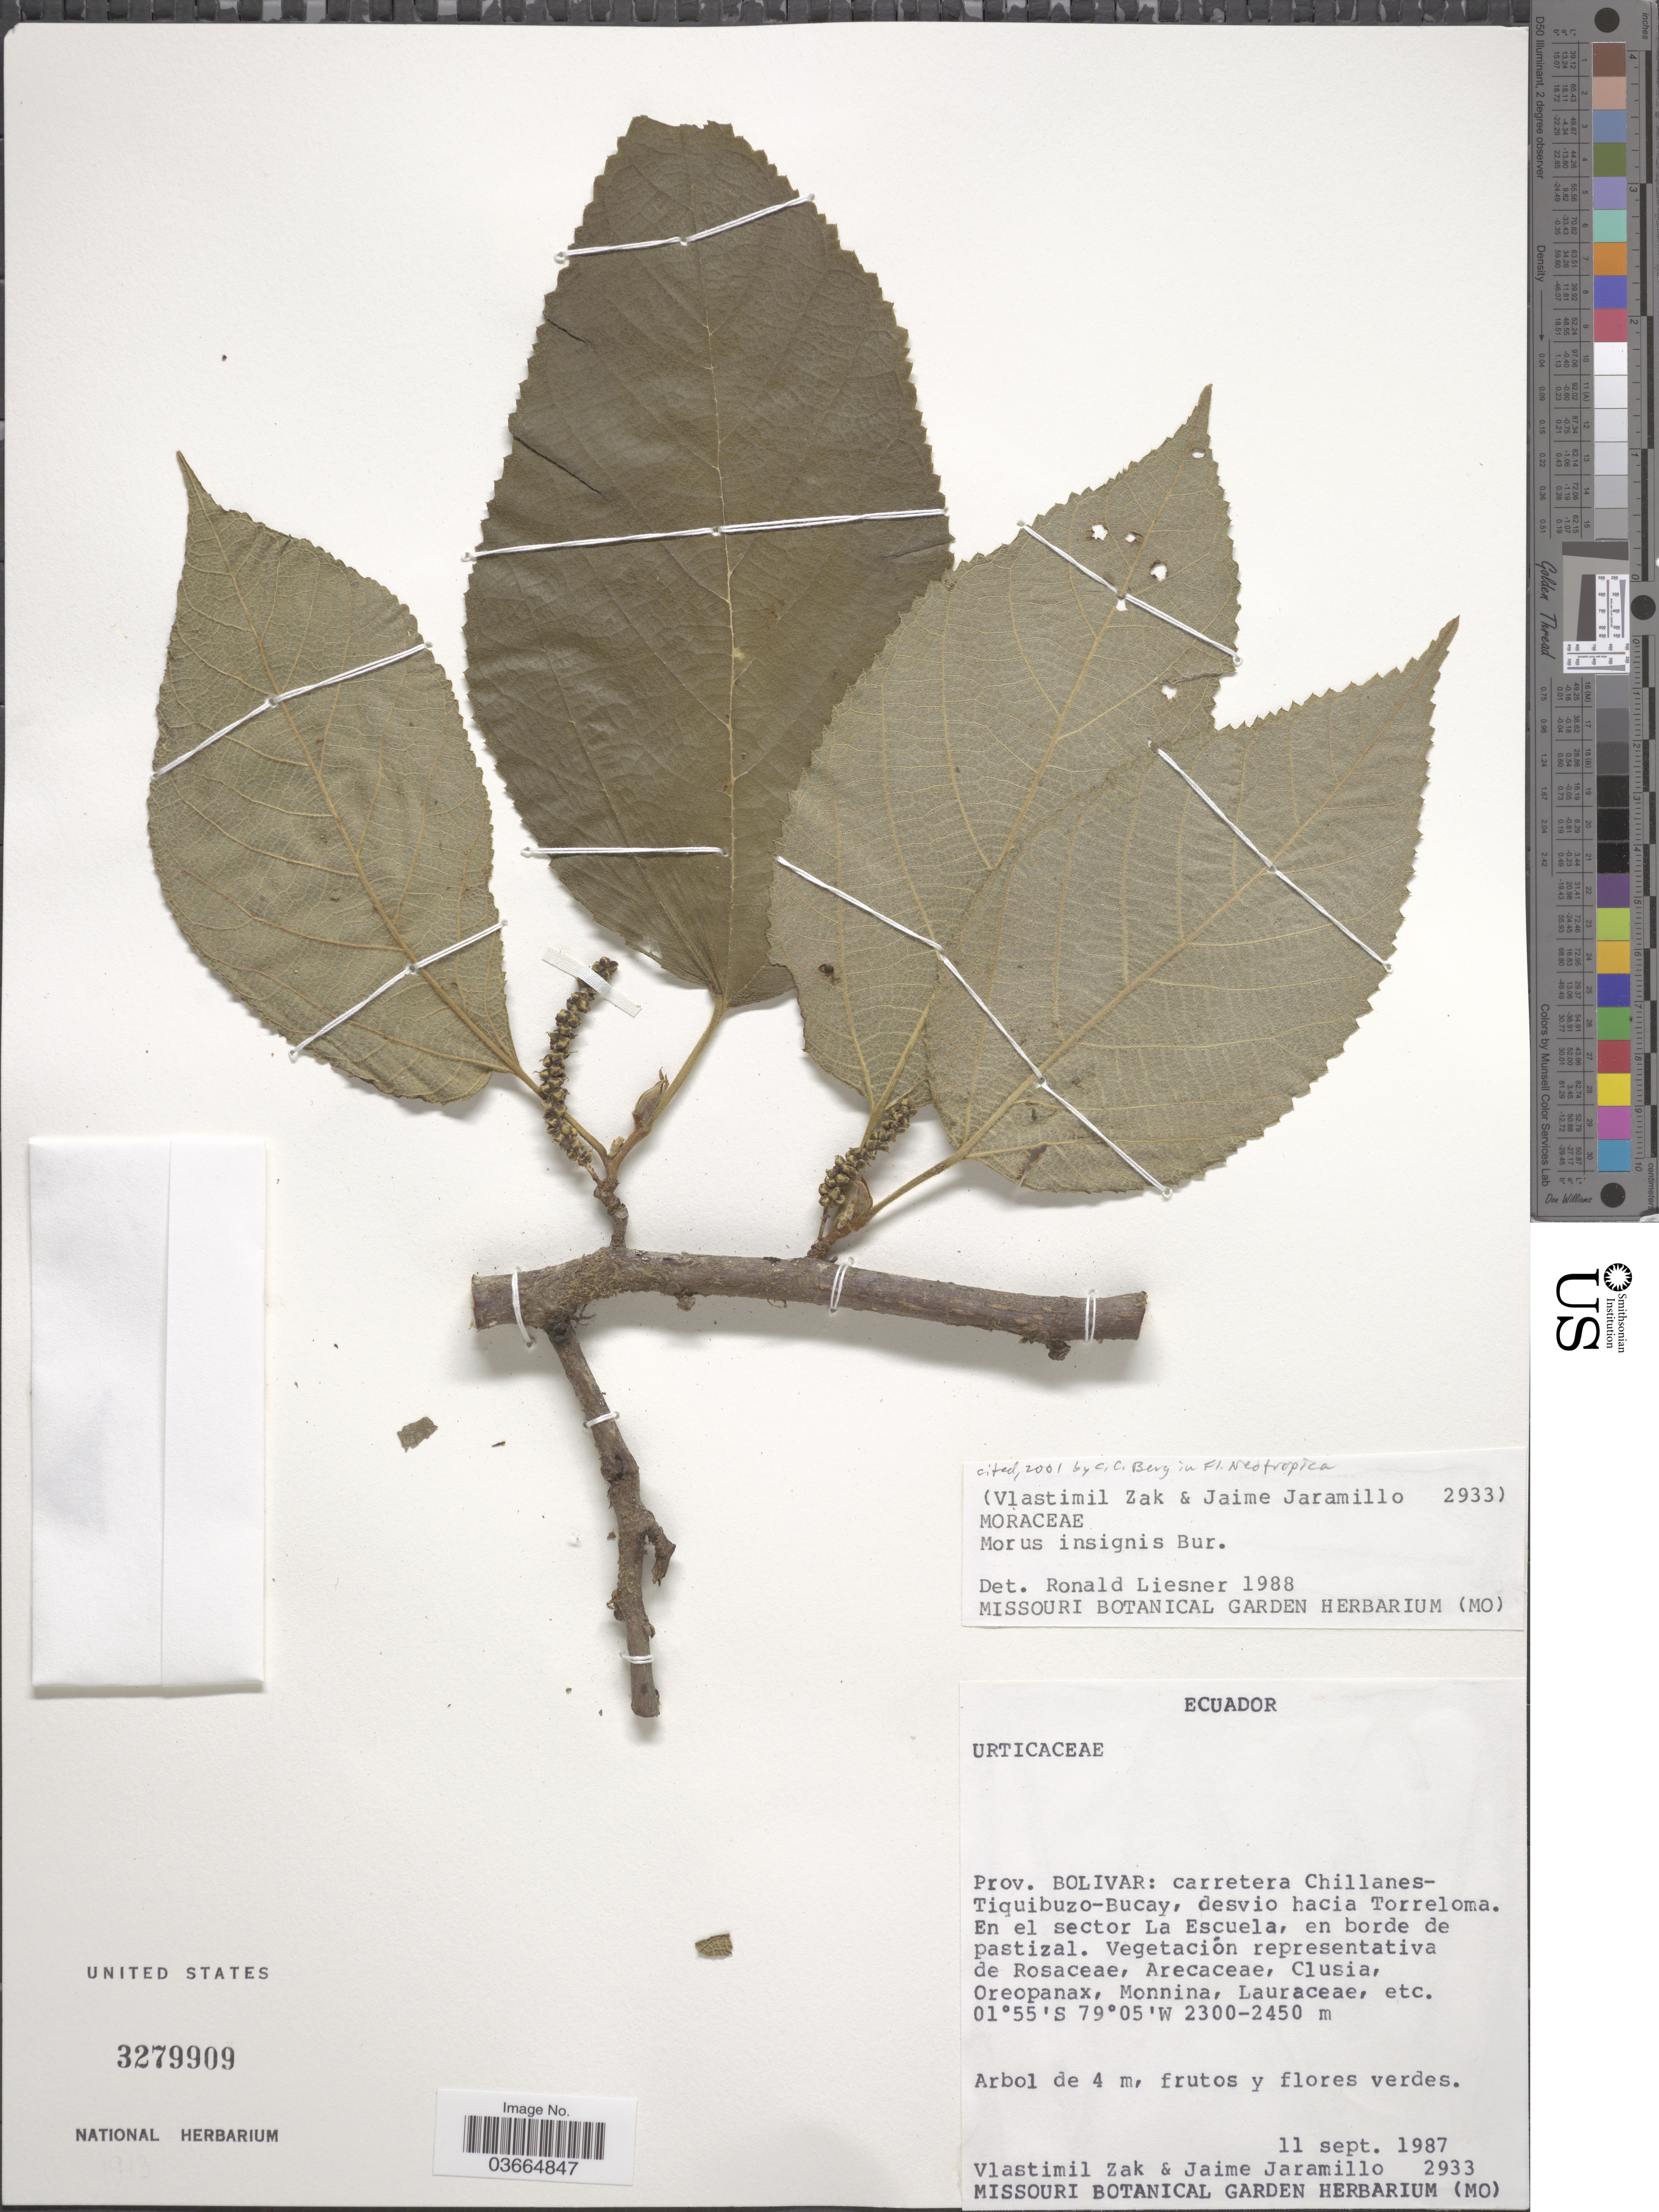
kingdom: Plantae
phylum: Tracheophyta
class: Magnoliopsida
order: Rosales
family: Moraceae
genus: Paratrophis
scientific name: Paratrophis insignis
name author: (Bureau) E. M. Gardner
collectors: V. Zak & J. Jaramillo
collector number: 2933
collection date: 1987-09-11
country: Ecuador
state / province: Bolívar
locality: Prov. Bolivar: Carretera Chillanes-Tiquibuzo-Bucay, desvio hacia Torreloma. En el sector La Escuela, en borde de pastizal.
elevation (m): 2300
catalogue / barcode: US 3279909